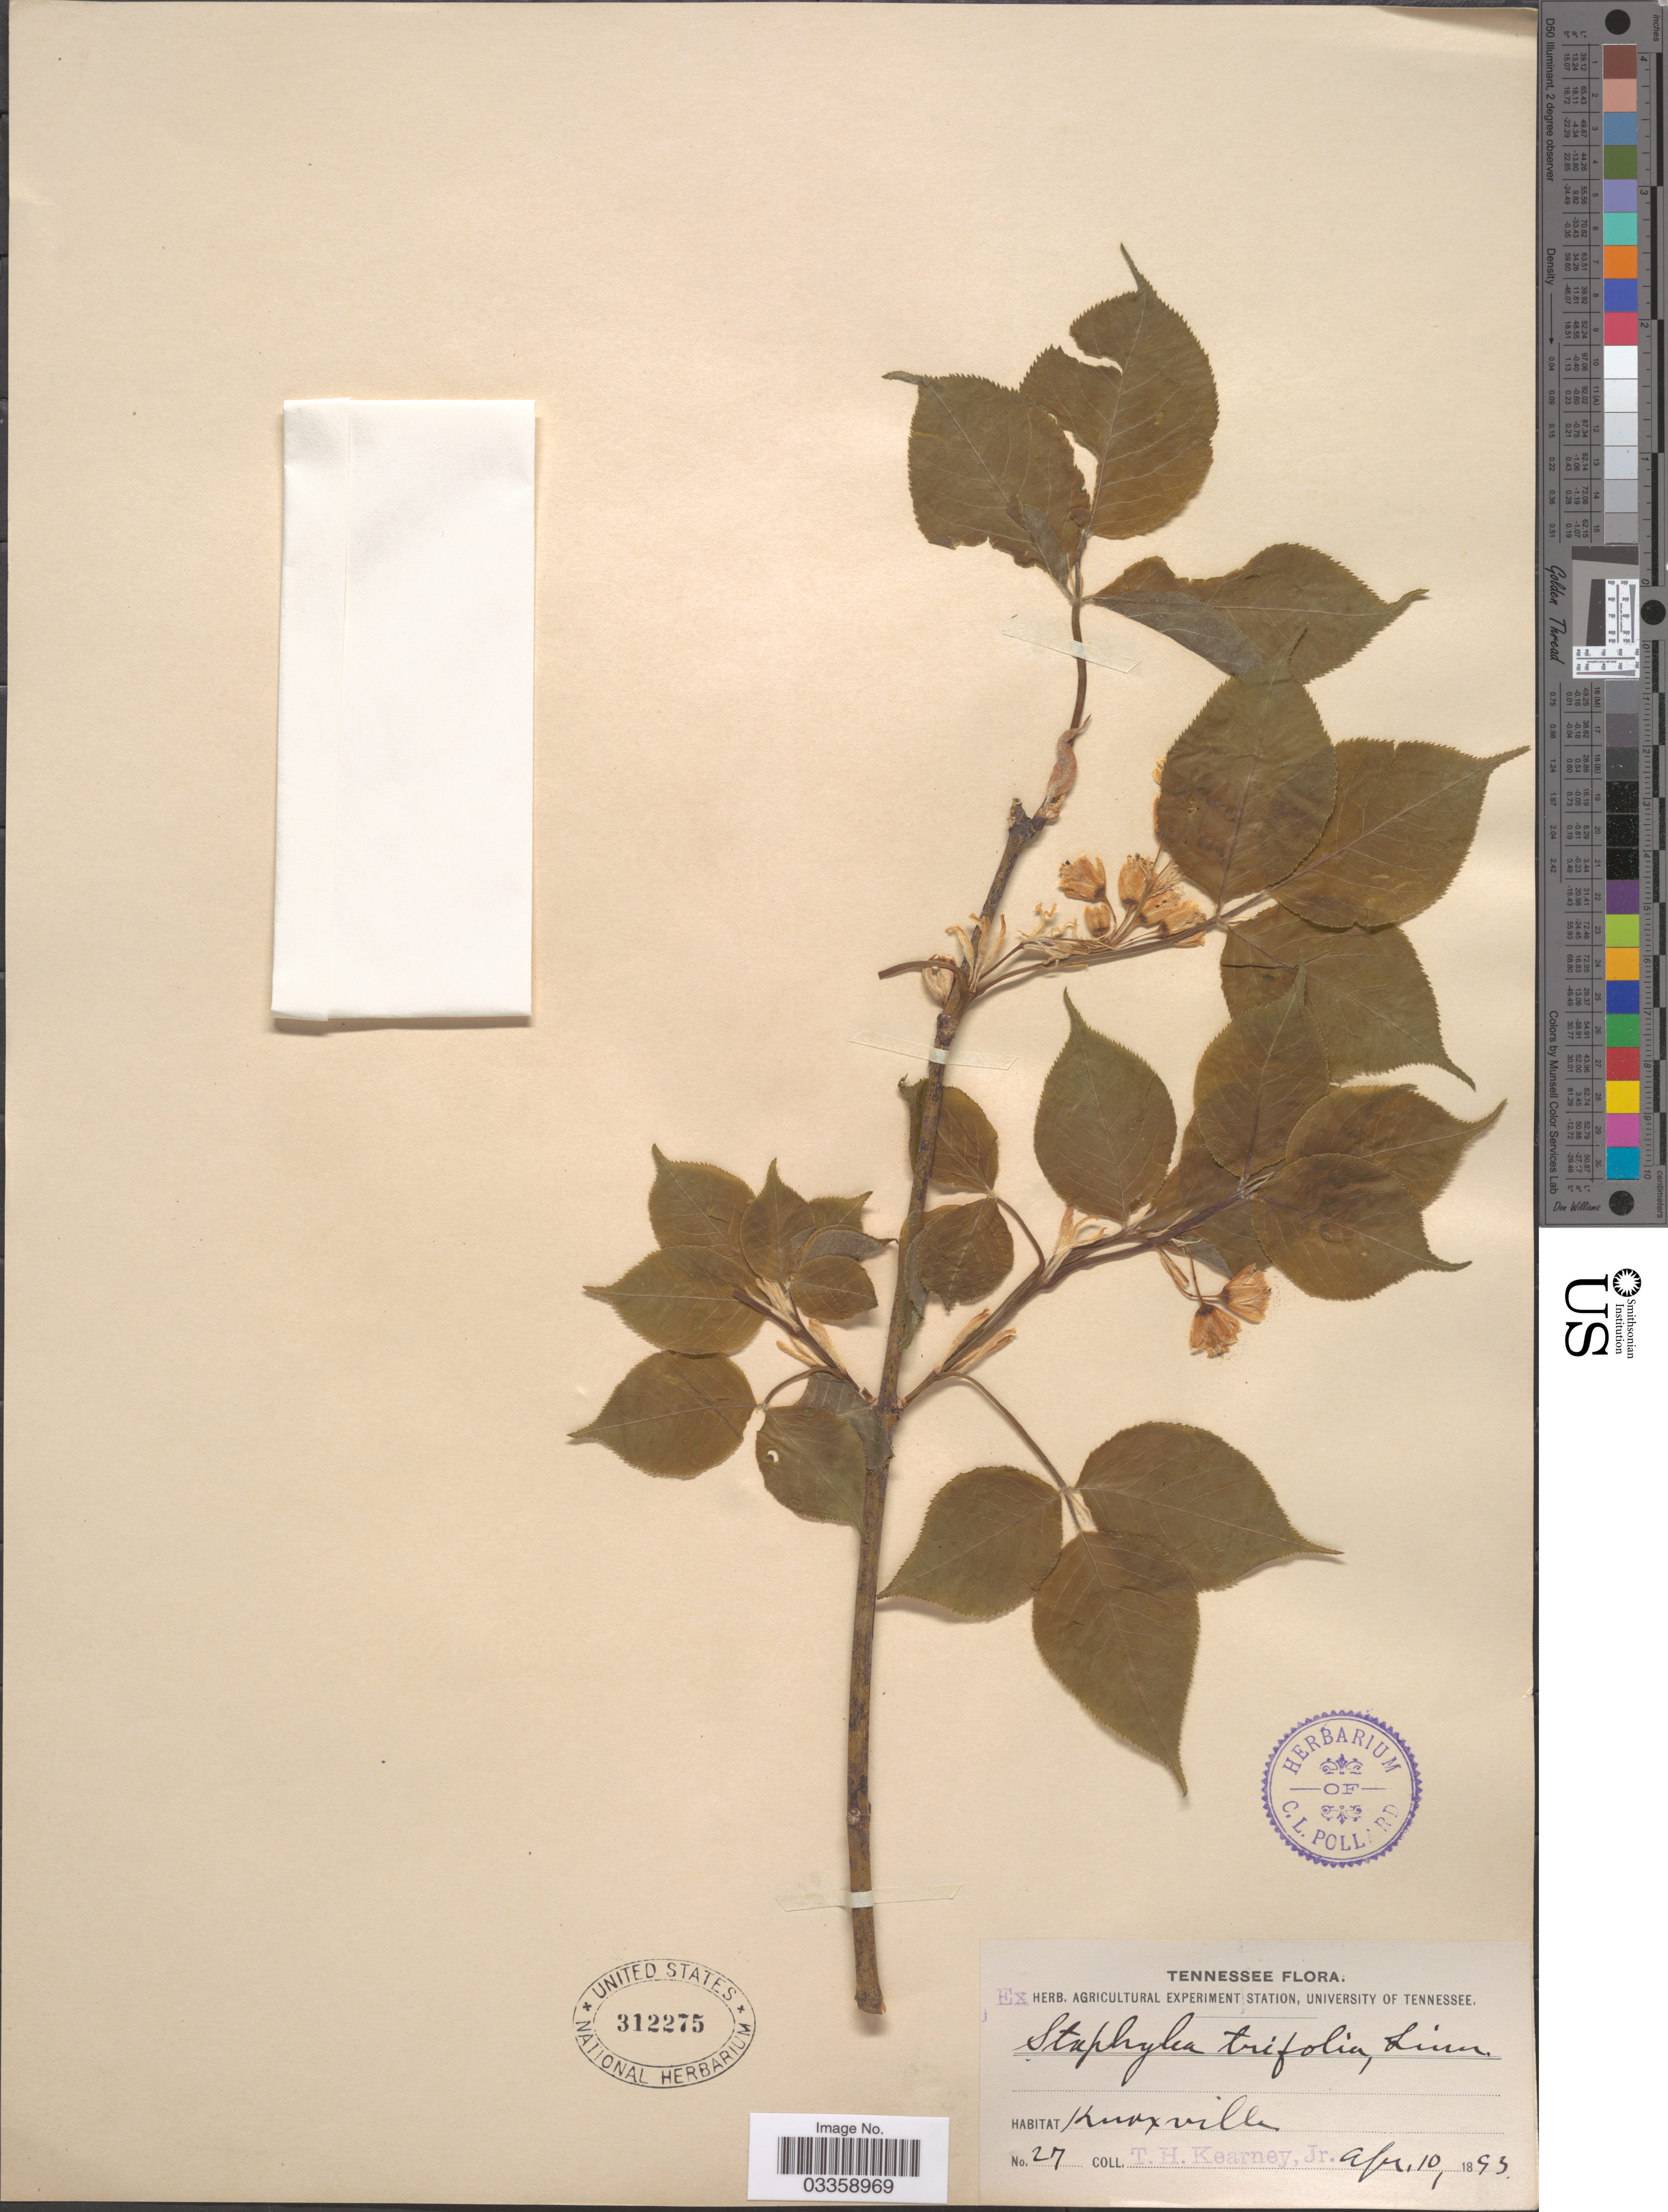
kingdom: Plantae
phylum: Tracheophyta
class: Magnoliopsida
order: Crossosomatales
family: Staphyleaceae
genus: Staphylea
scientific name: Staphylea trifolia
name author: L.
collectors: T. H. Kearney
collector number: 27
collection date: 1893-04-10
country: United States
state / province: Tennessee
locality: Knoxville.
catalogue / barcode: US 312275